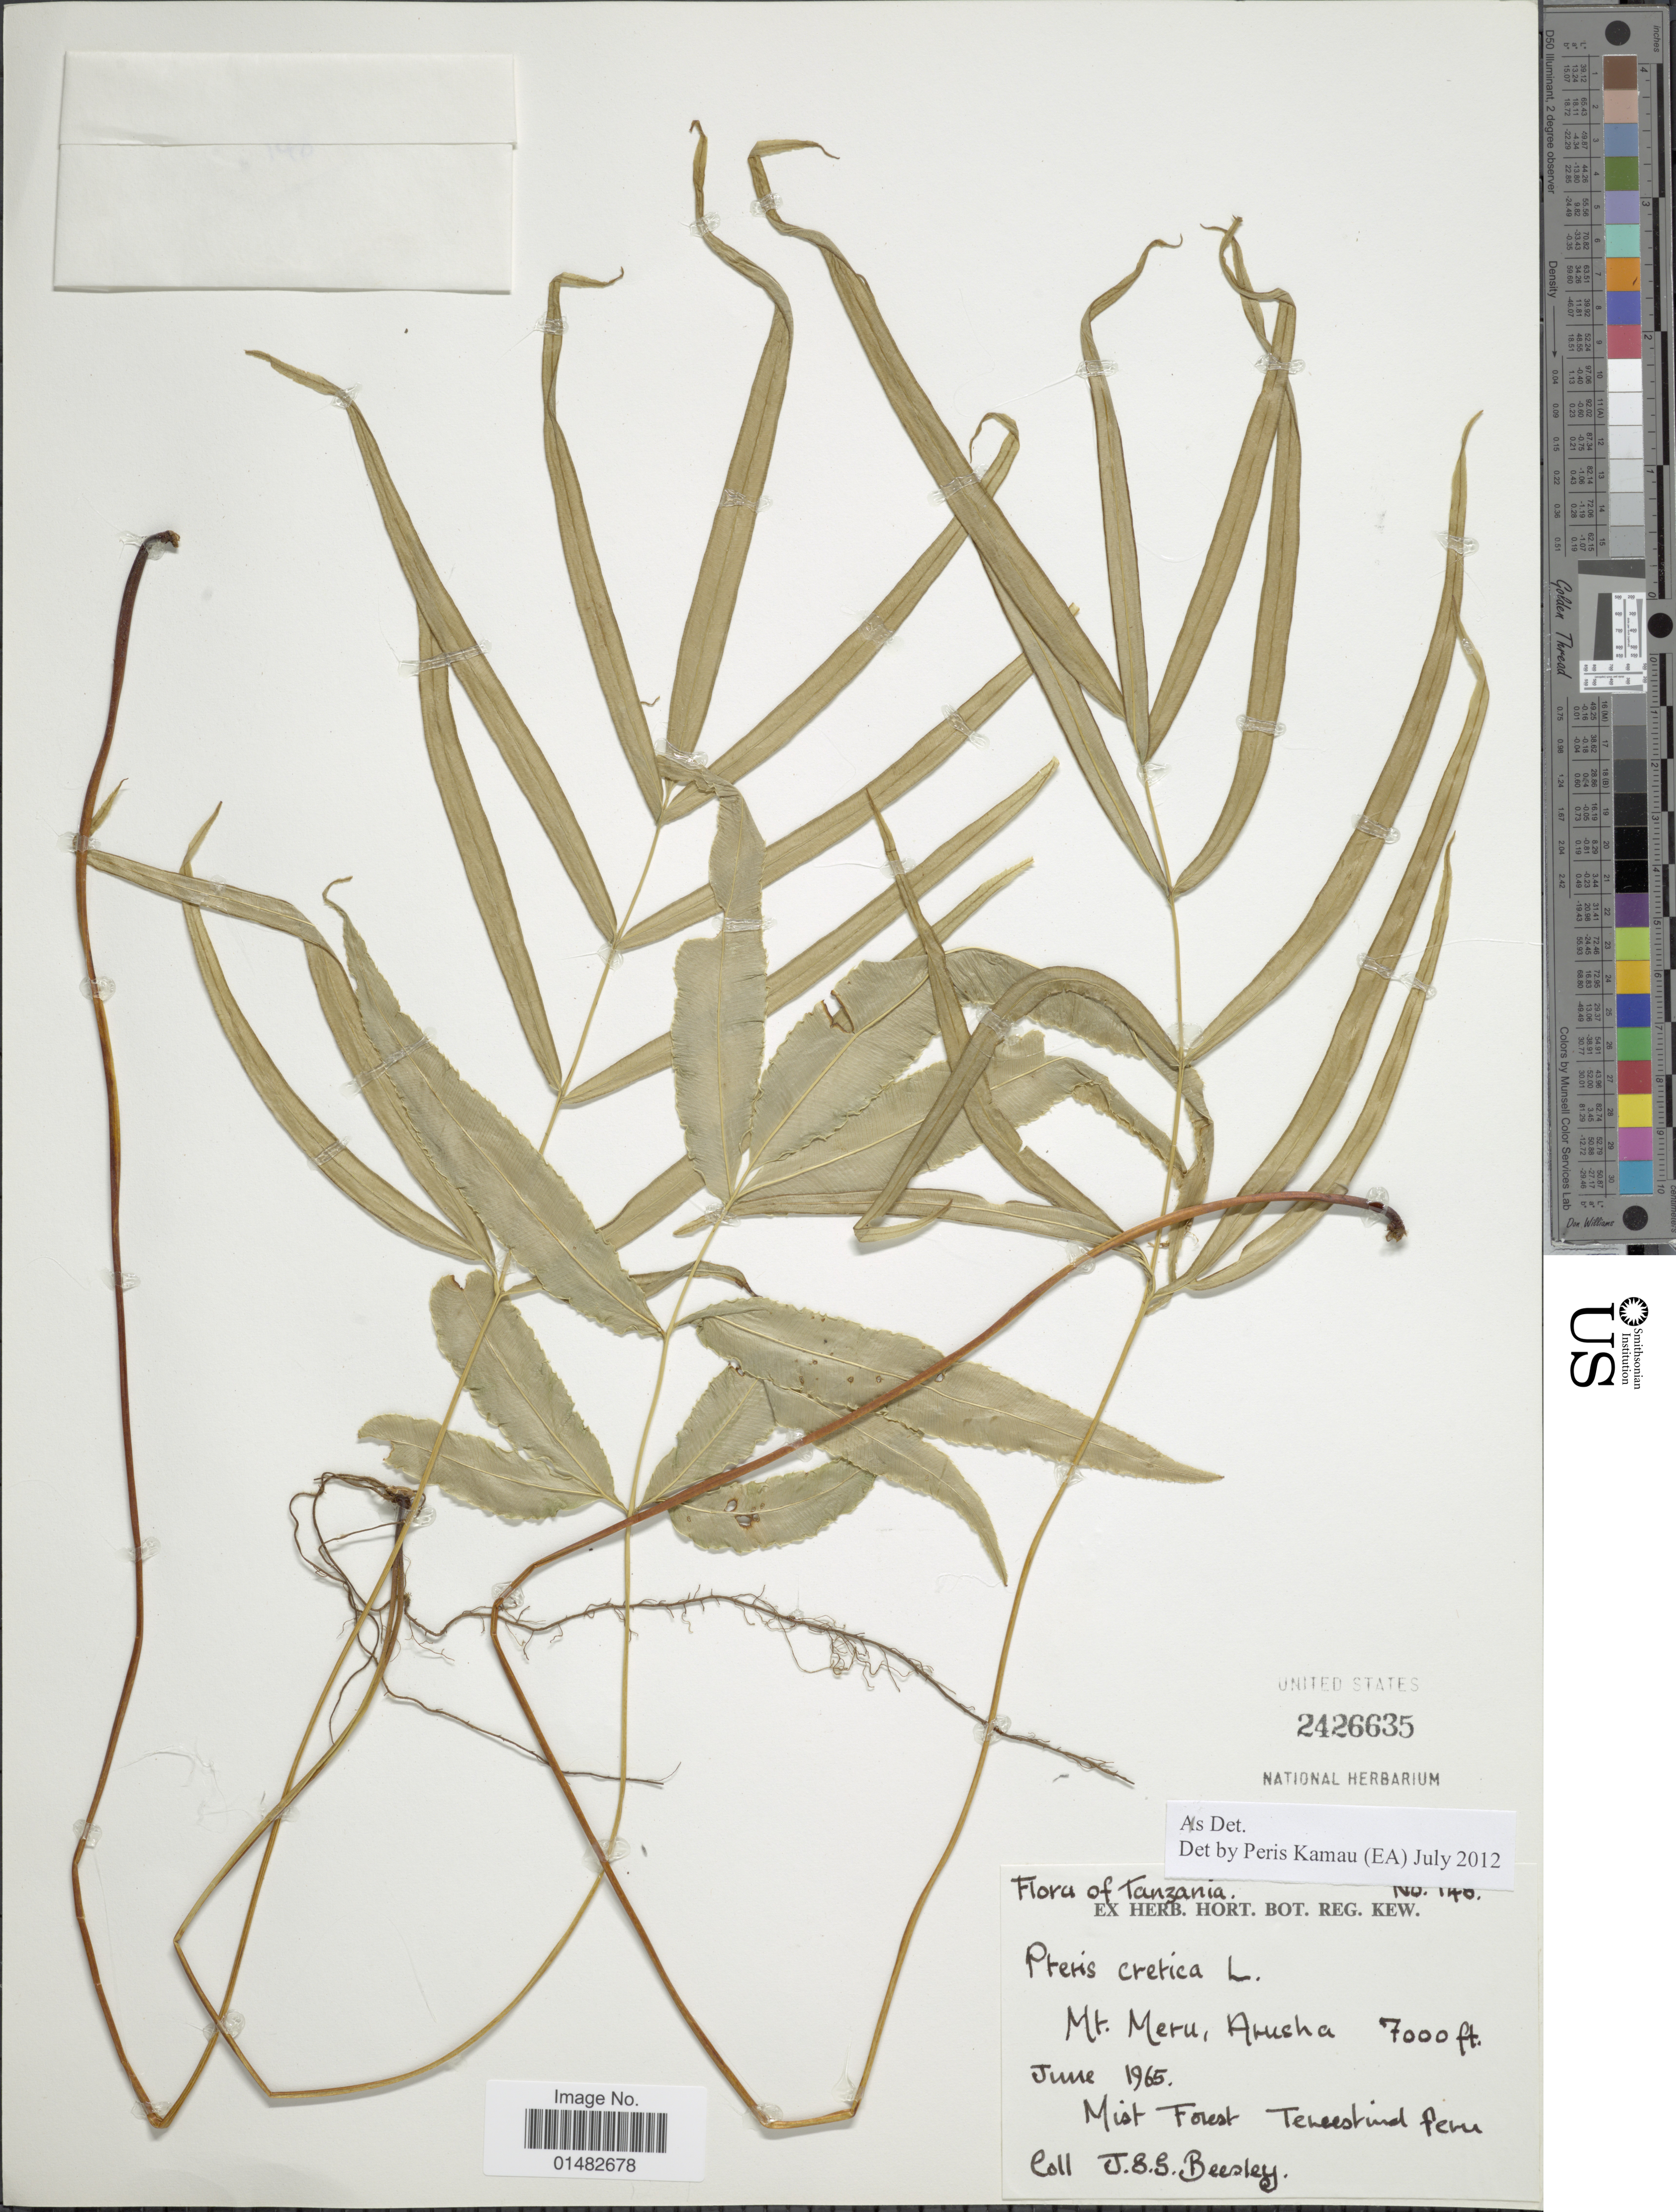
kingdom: Plantae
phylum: Tracheophyta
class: Polypodiopsida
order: Polypodiales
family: Pteridaceae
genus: Pteris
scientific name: Pteris cretica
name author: L.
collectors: J. Beesley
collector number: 140*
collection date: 1965-06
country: Tanzania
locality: Tanzania, Mt. Meru, Anusha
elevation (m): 2134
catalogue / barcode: US 2426635